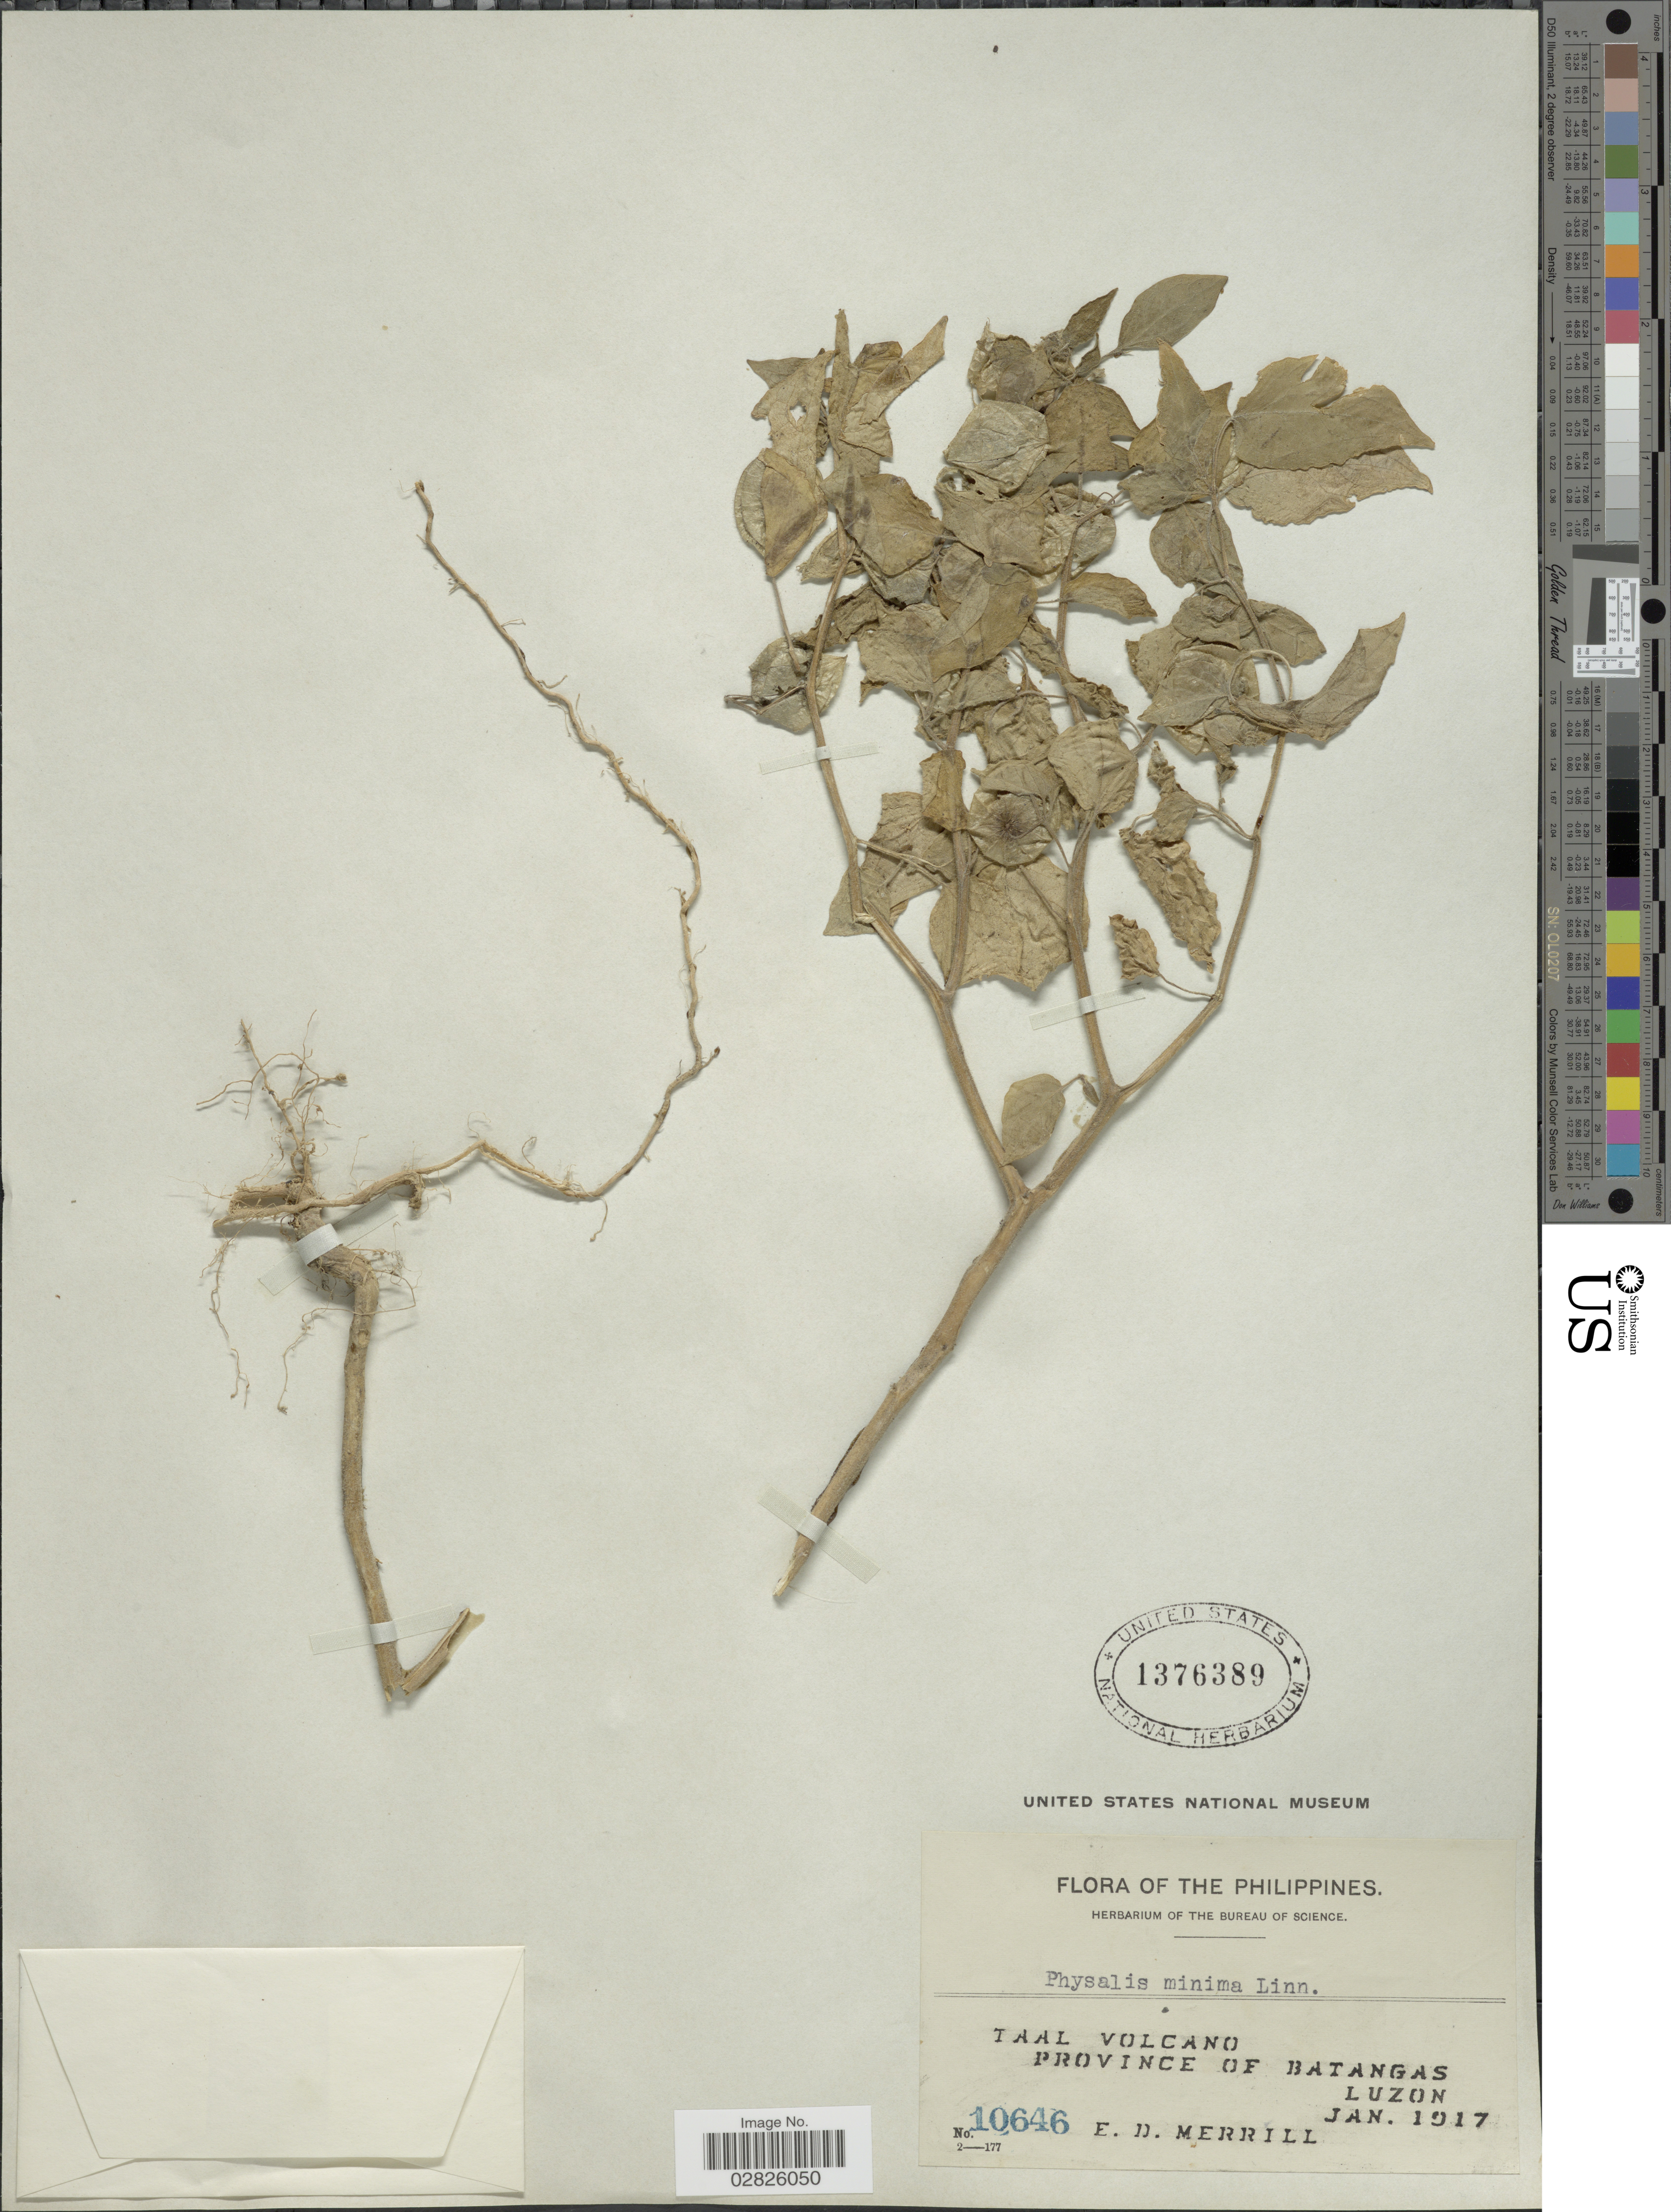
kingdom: Plantae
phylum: Tracheophyta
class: Magnoliopsida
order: Solanales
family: Solanaceae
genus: Physalis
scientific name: Physalis minima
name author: L.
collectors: E. D. Merrill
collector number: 10646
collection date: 1917-01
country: Philippines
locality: Taal Volcano. Province of Batangas, Luzon.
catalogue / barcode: US 1376389